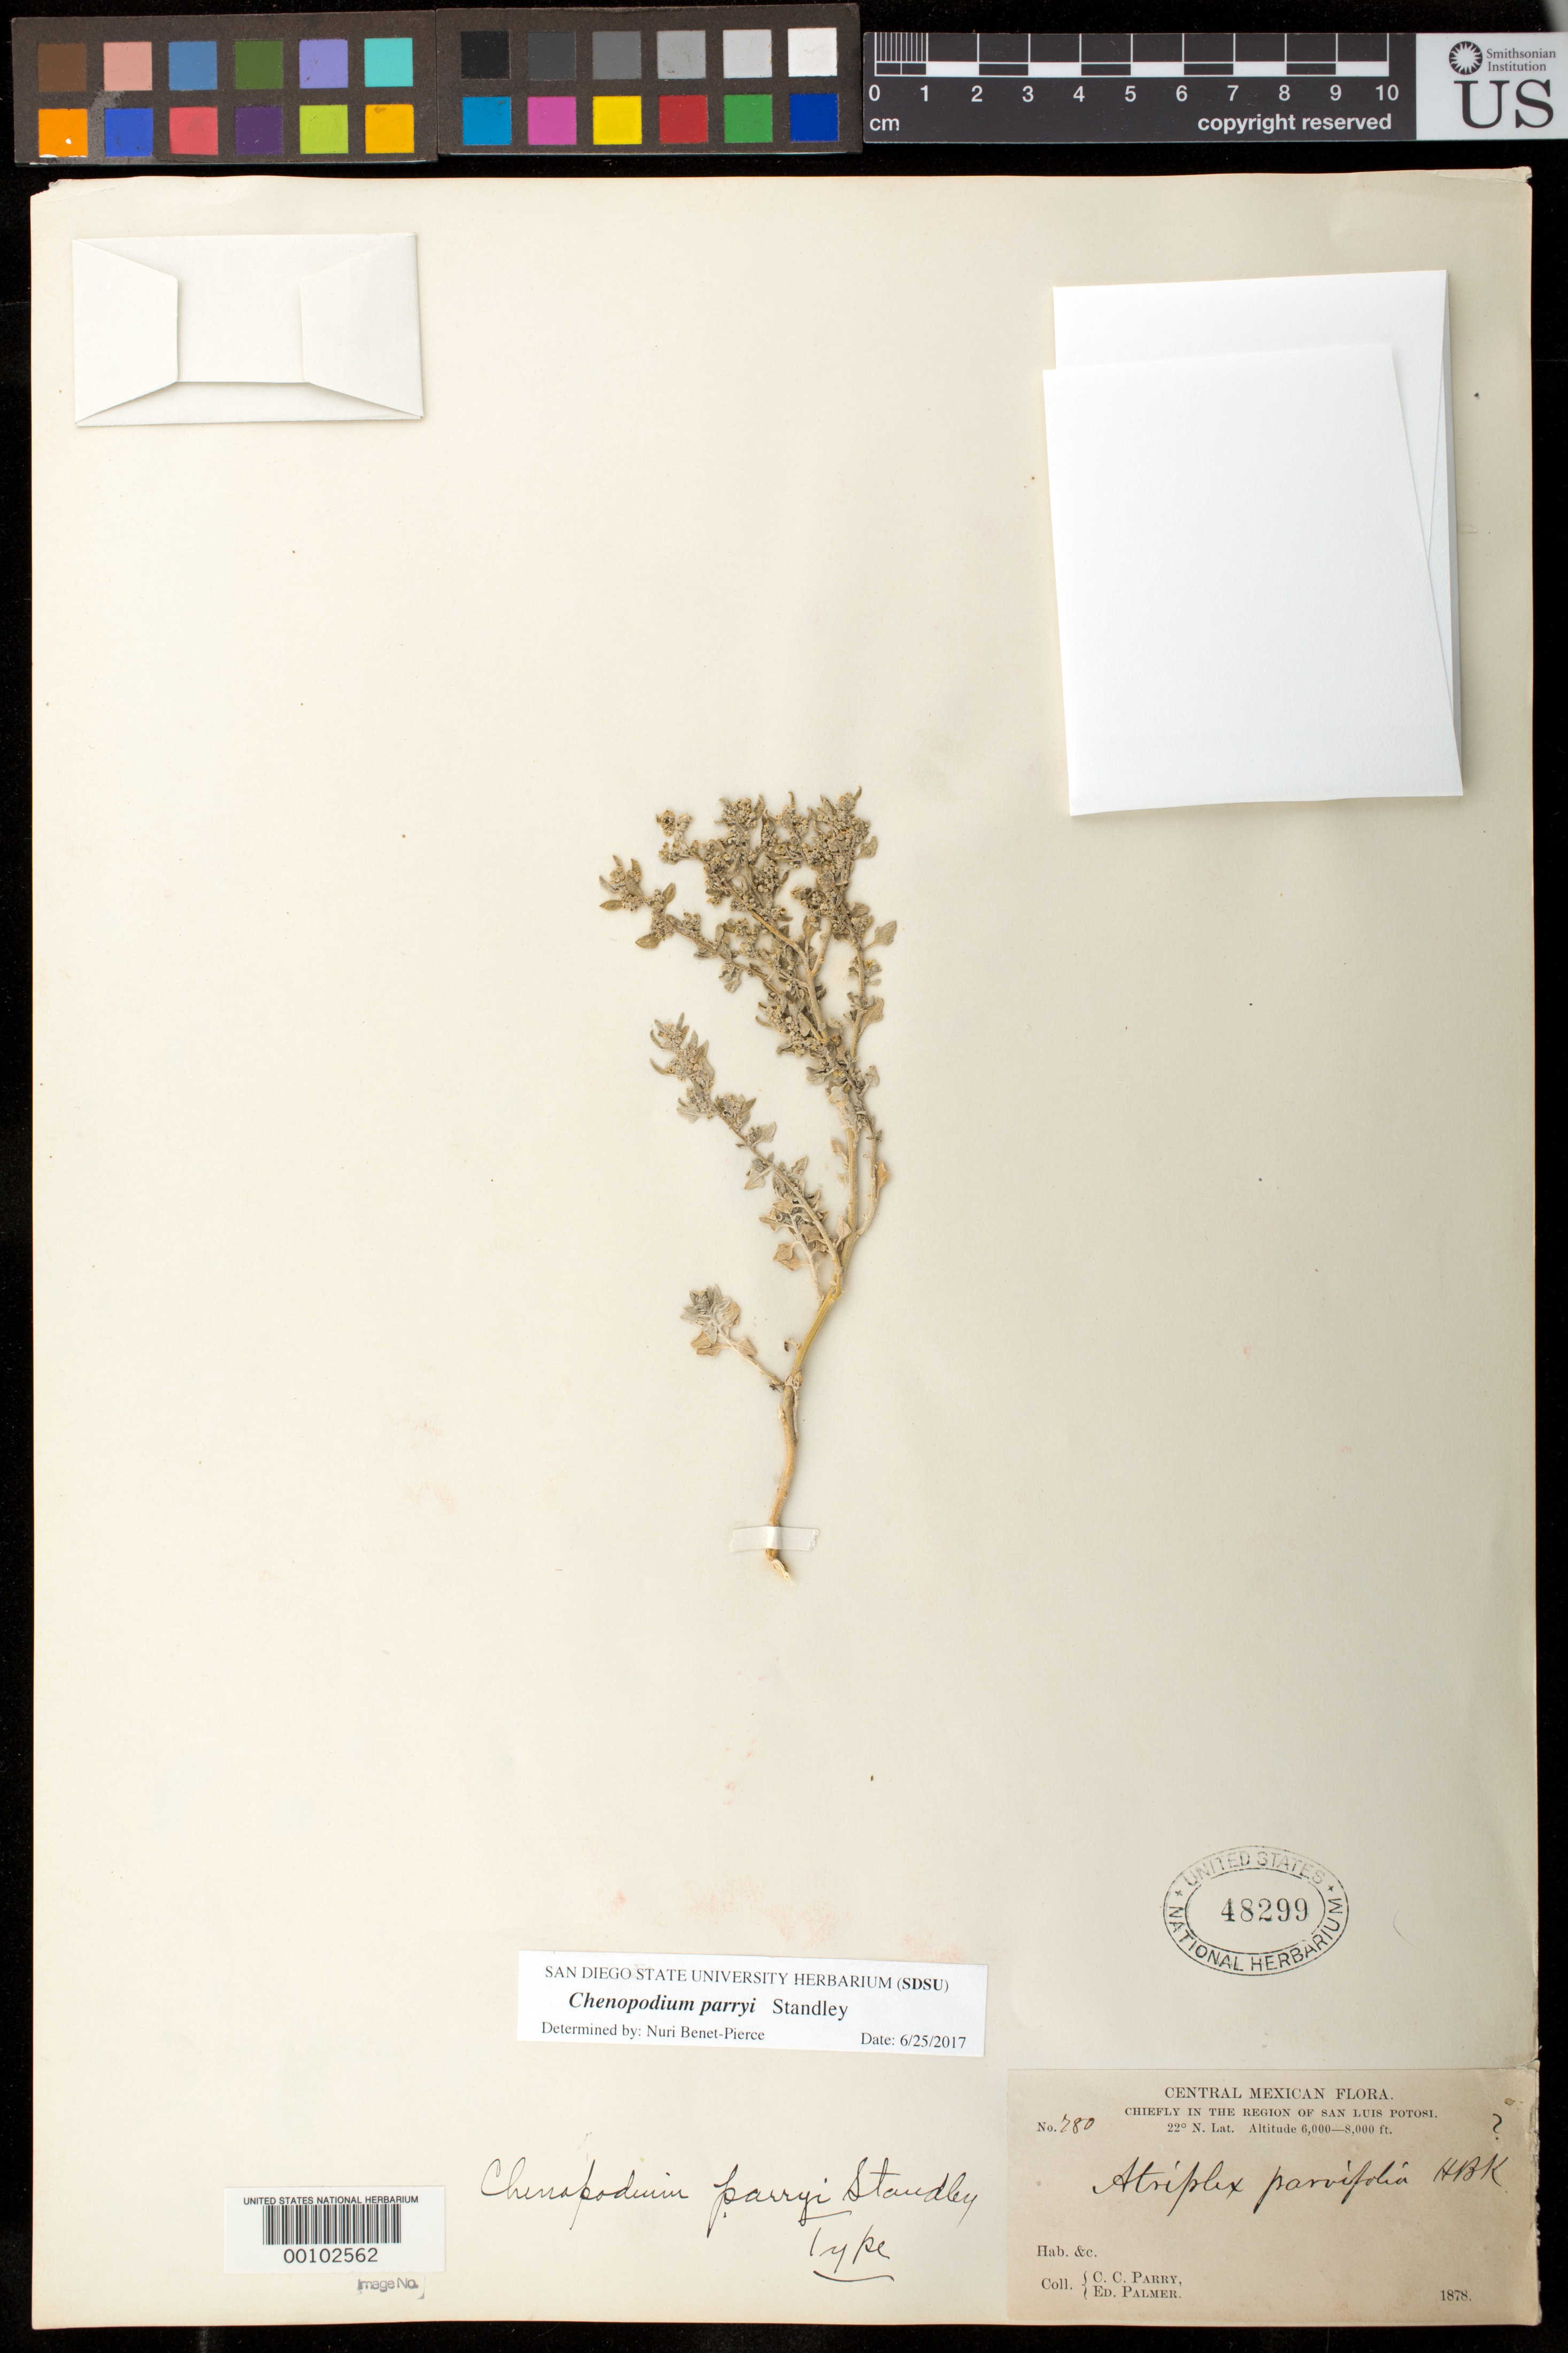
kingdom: Plantae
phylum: Tracheophyta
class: Magnoliopsida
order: Caryophyllales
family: Amaranthaceae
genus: Chenopodium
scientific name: Chenopodium parryi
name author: Standl.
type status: Holotype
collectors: C. C. Parry & E. Palmer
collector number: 780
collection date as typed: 1878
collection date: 1878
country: Mexico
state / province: San Luis Potosi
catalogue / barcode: US 48299